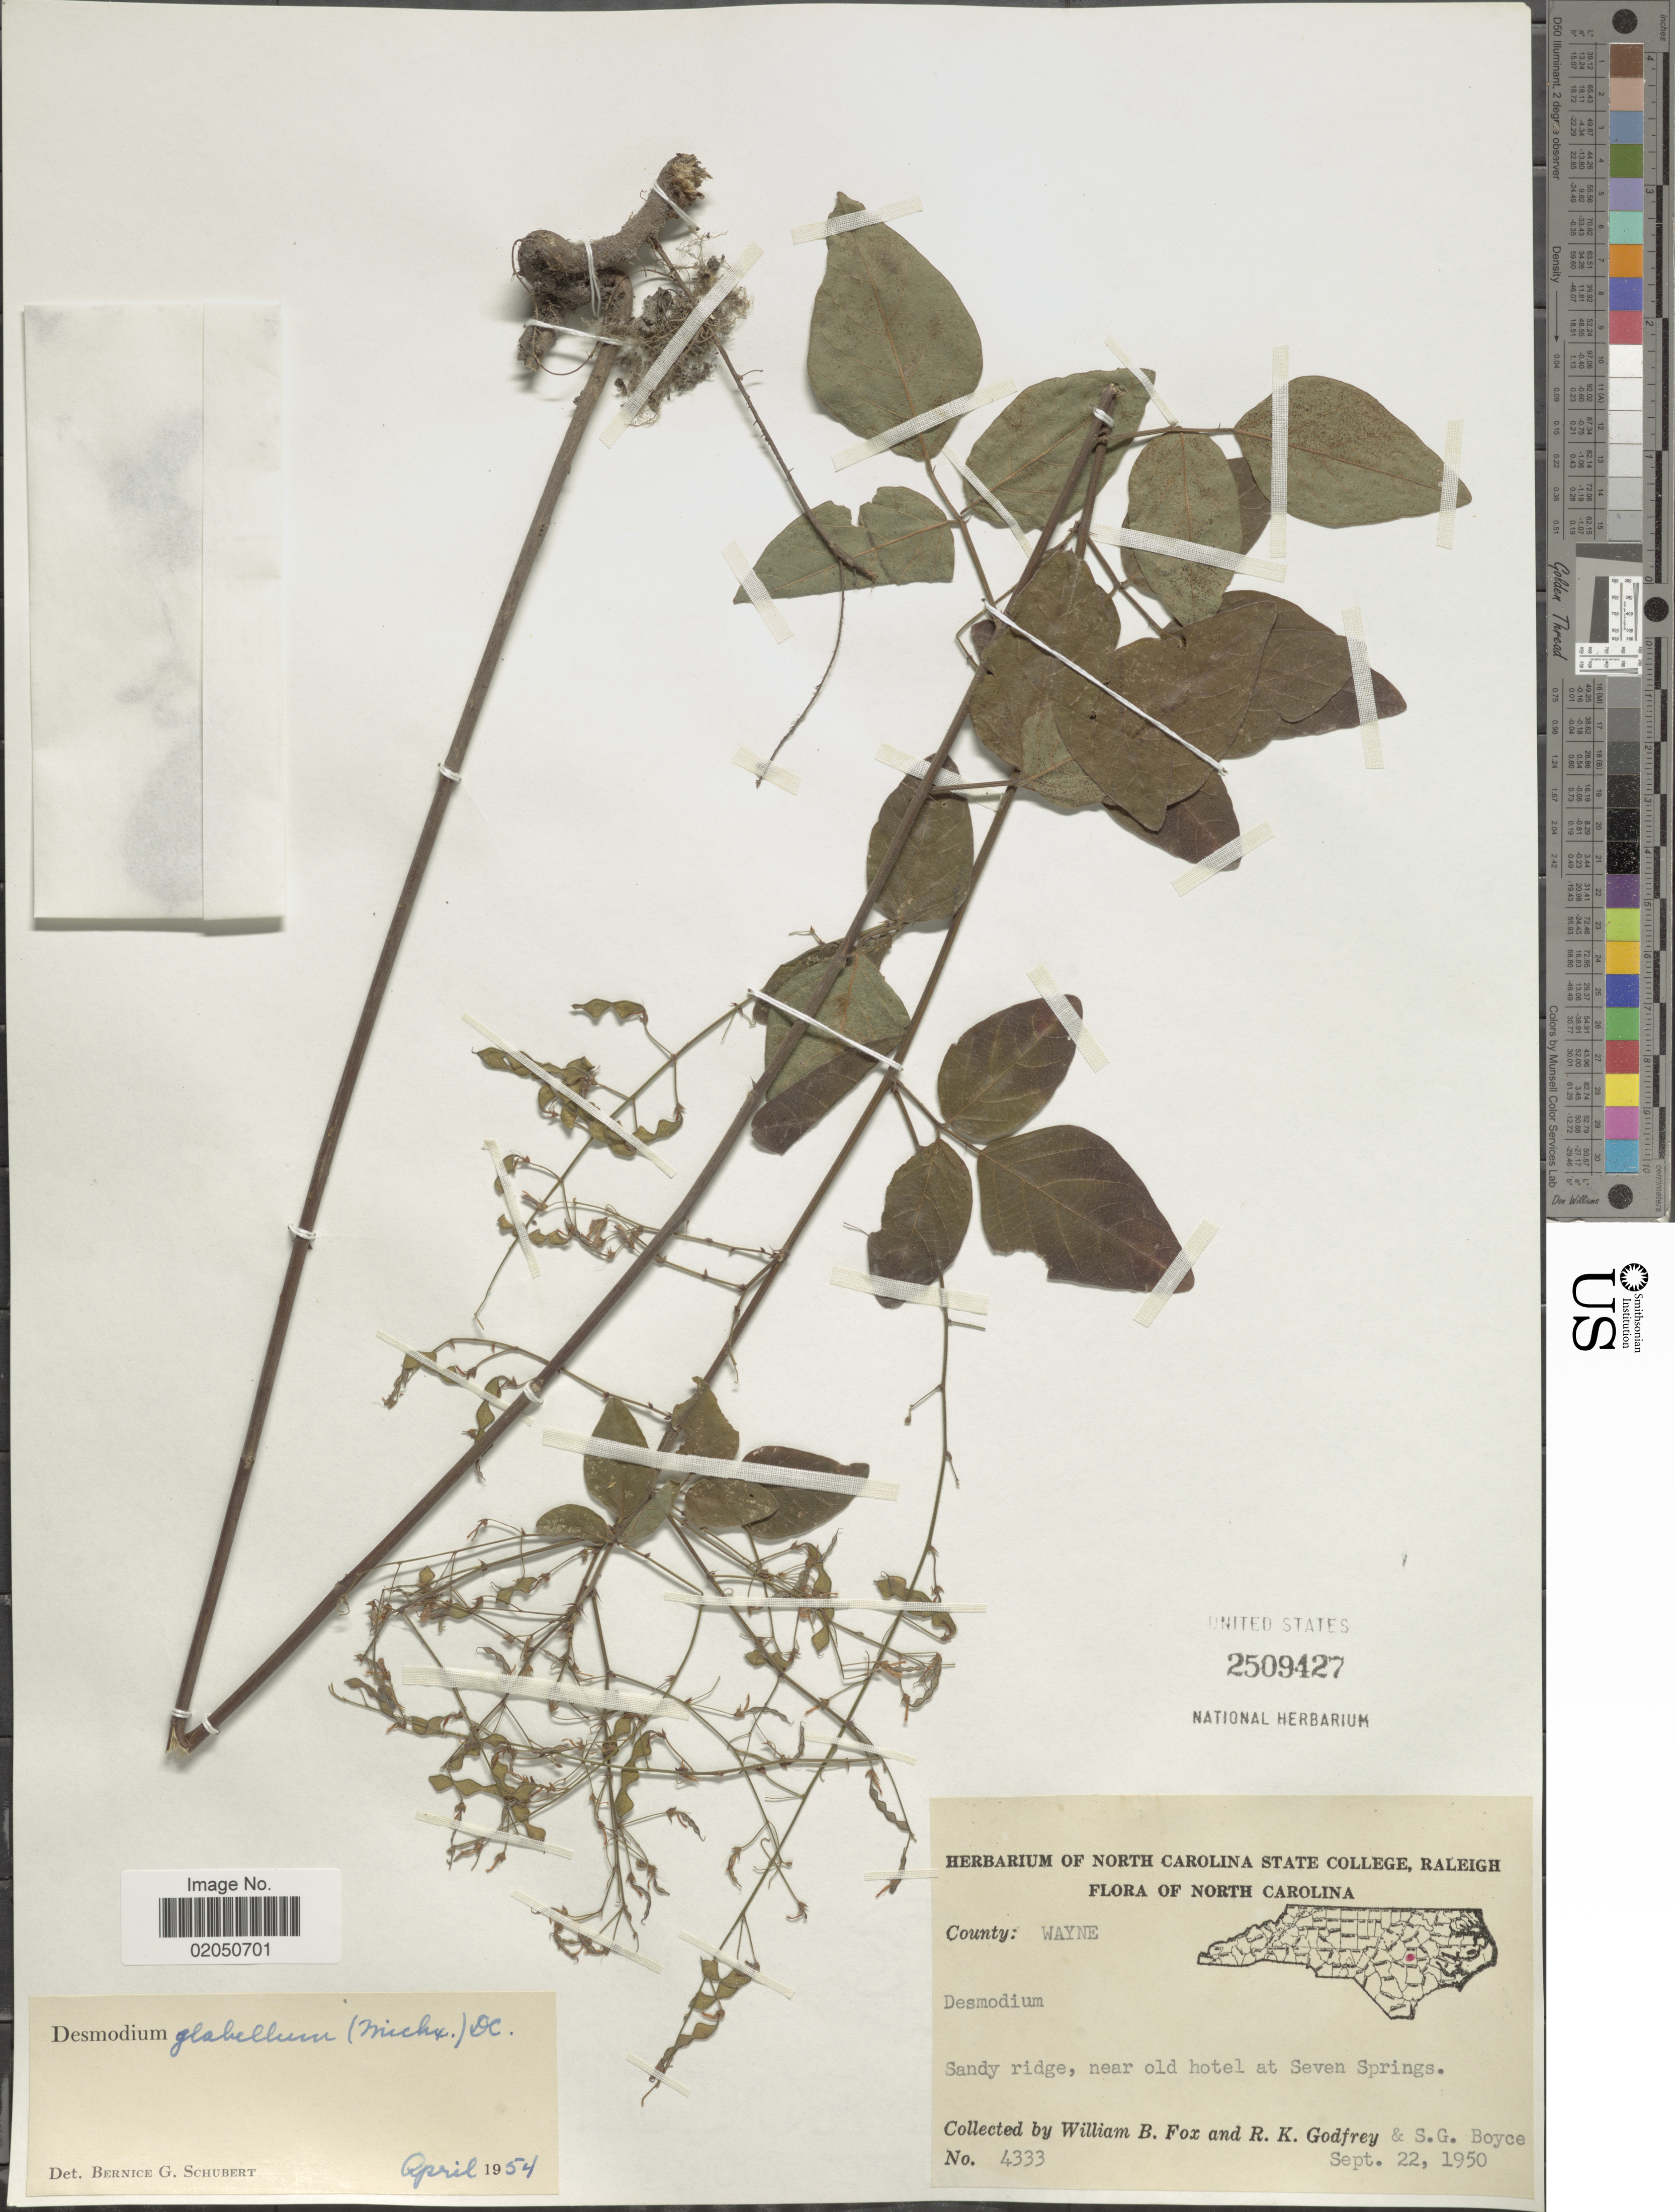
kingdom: Plantae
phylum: Tracheophyta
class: Magnoliopsida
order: Fabales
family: Fabaceae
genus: Desmodium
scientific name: Desmodium glabellum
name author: (Michx.) DC.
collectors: W. B. Fox, R. K. Godfrey & S. Boyce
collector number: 4333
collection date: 1950-09-22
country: United States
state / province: North Carolina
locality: County: Wayne, near old hotel at Seven Springs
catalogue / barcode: US 2509427